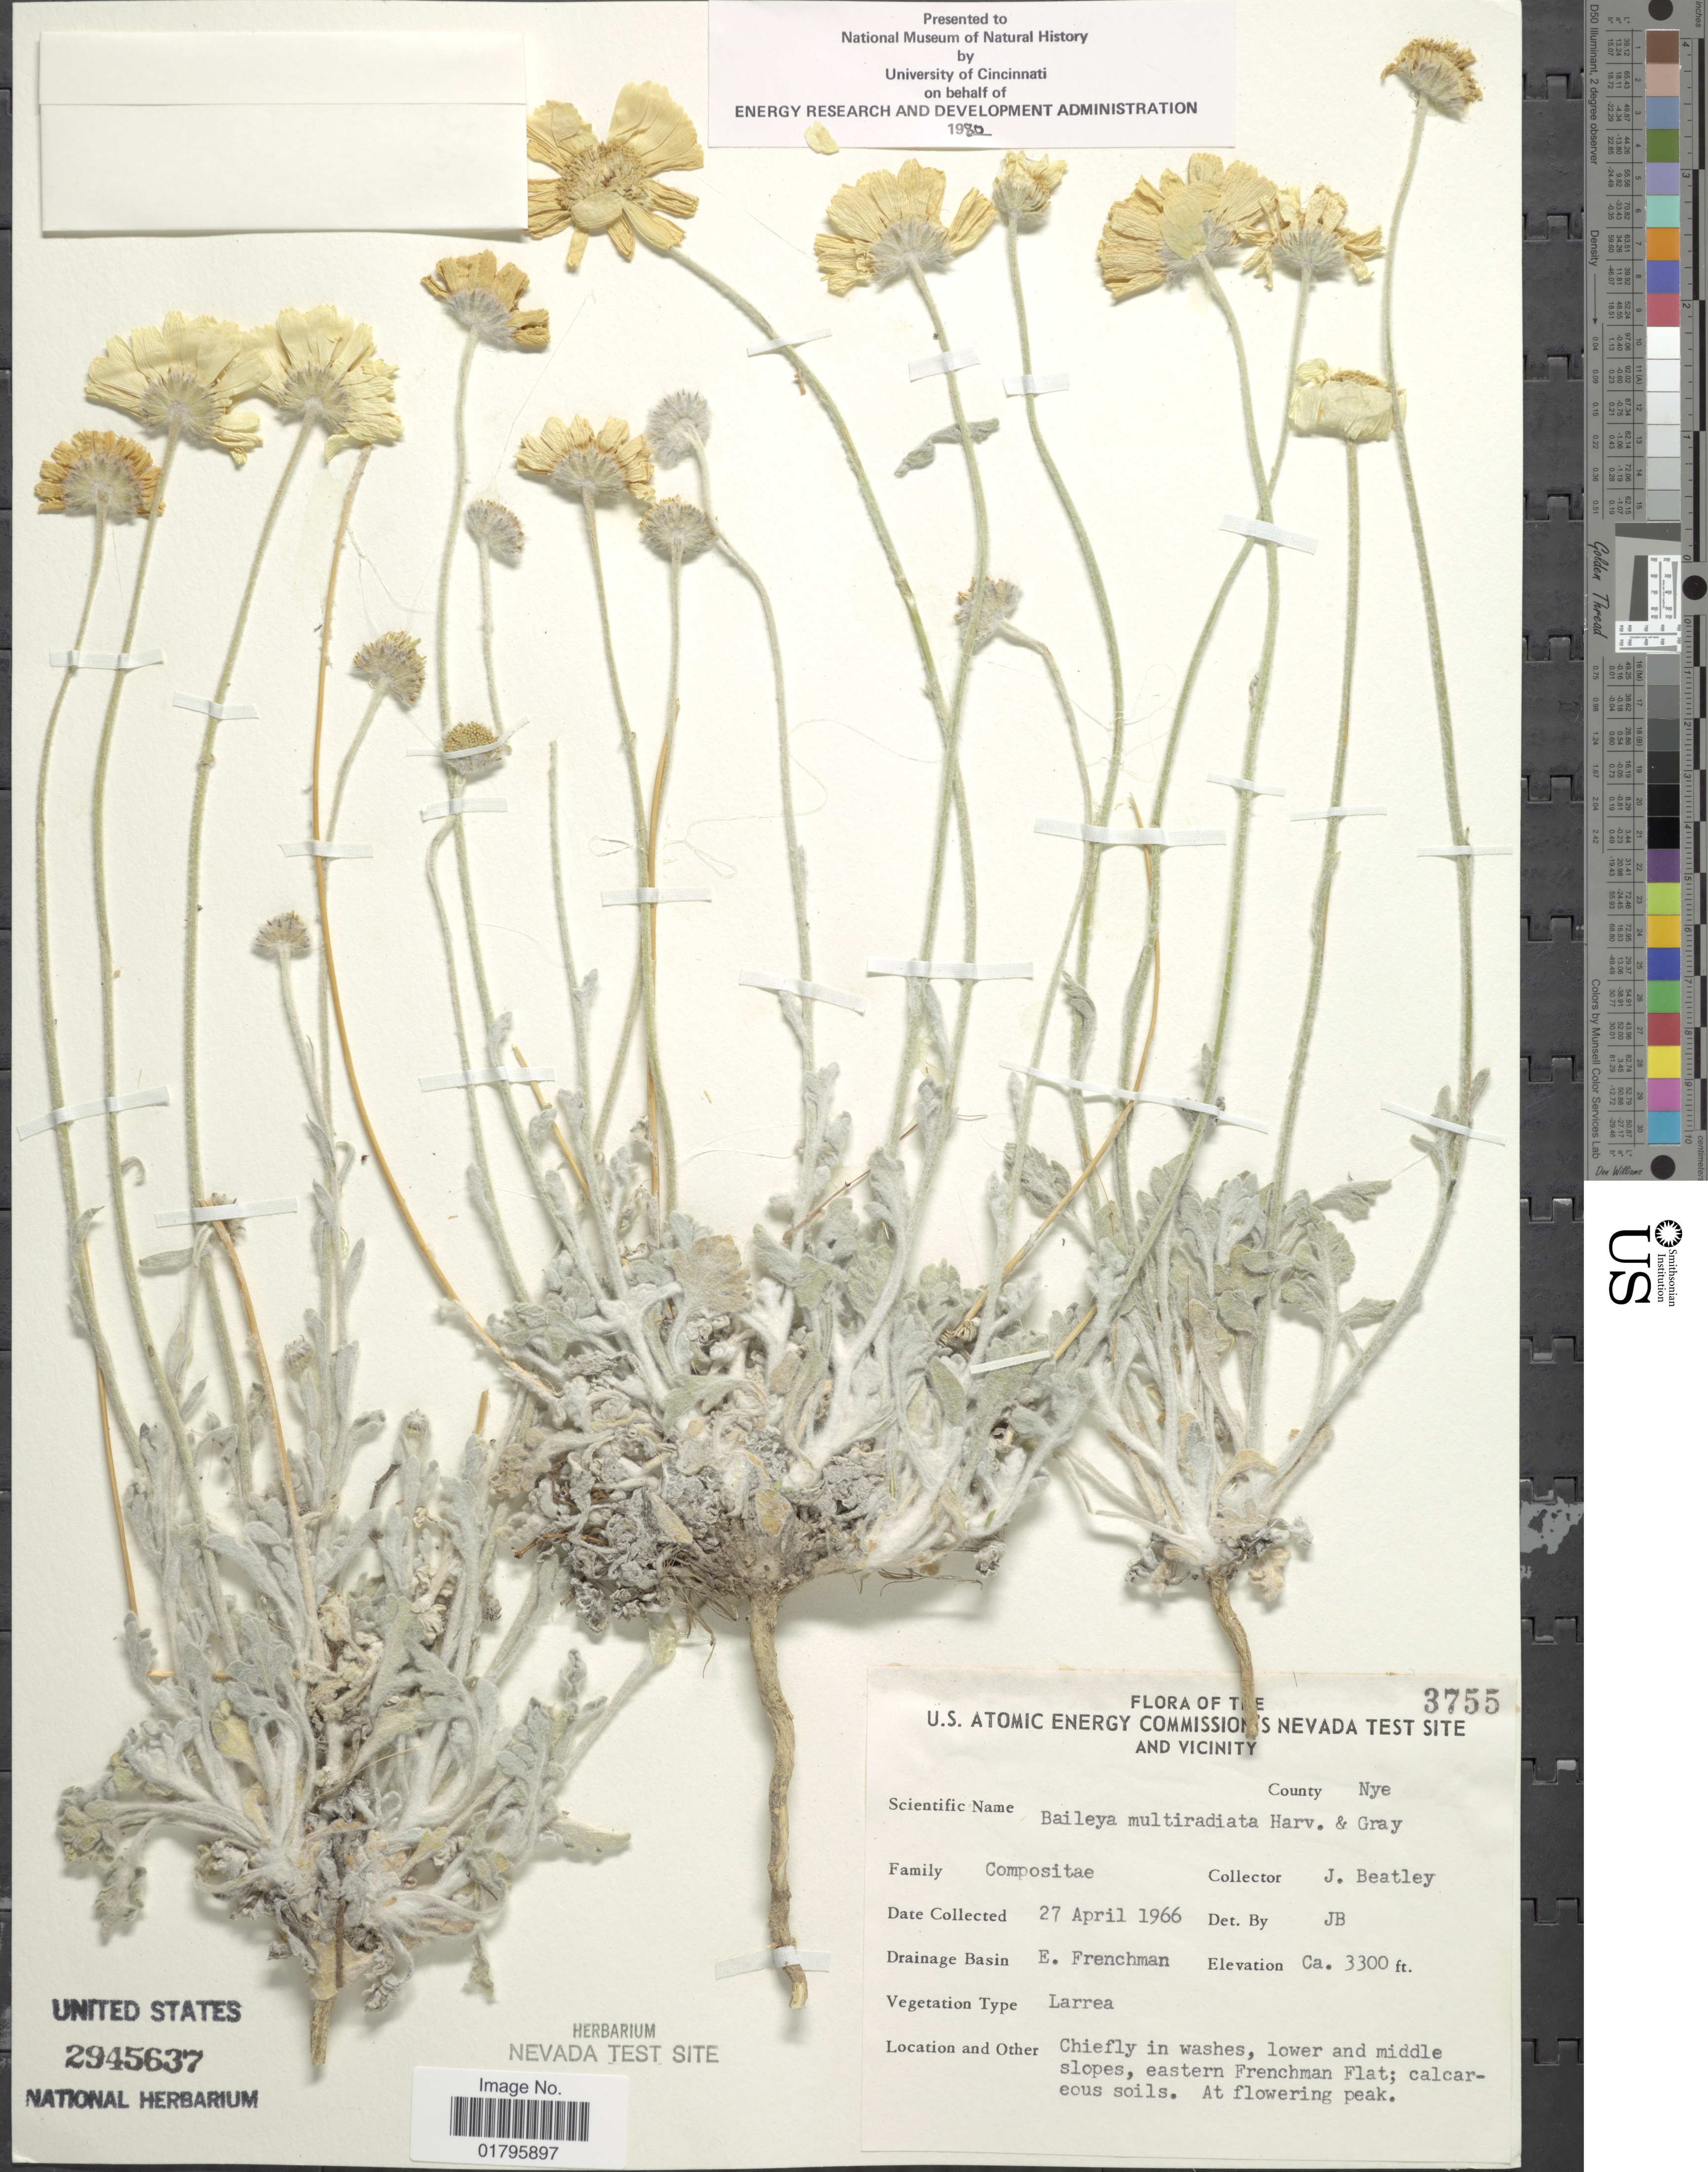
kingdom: Plantae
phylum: Tracheophyta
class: Magnoliopsida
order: Asterales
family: Asteraceae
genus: Baileya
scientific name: Baileya multiradiata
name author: Harv. & A. Gray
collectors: J. C. Beatley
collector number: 3755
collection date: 1966-04-27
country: United States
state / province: Nevada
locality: U.S. Atomic Energy Commission's Nevada Test site and Vicinity, E. Frenchman. Lower and middle slopes, eastern Frenchman Flat.County Nye.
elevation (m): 1006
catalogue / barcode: US 2945637